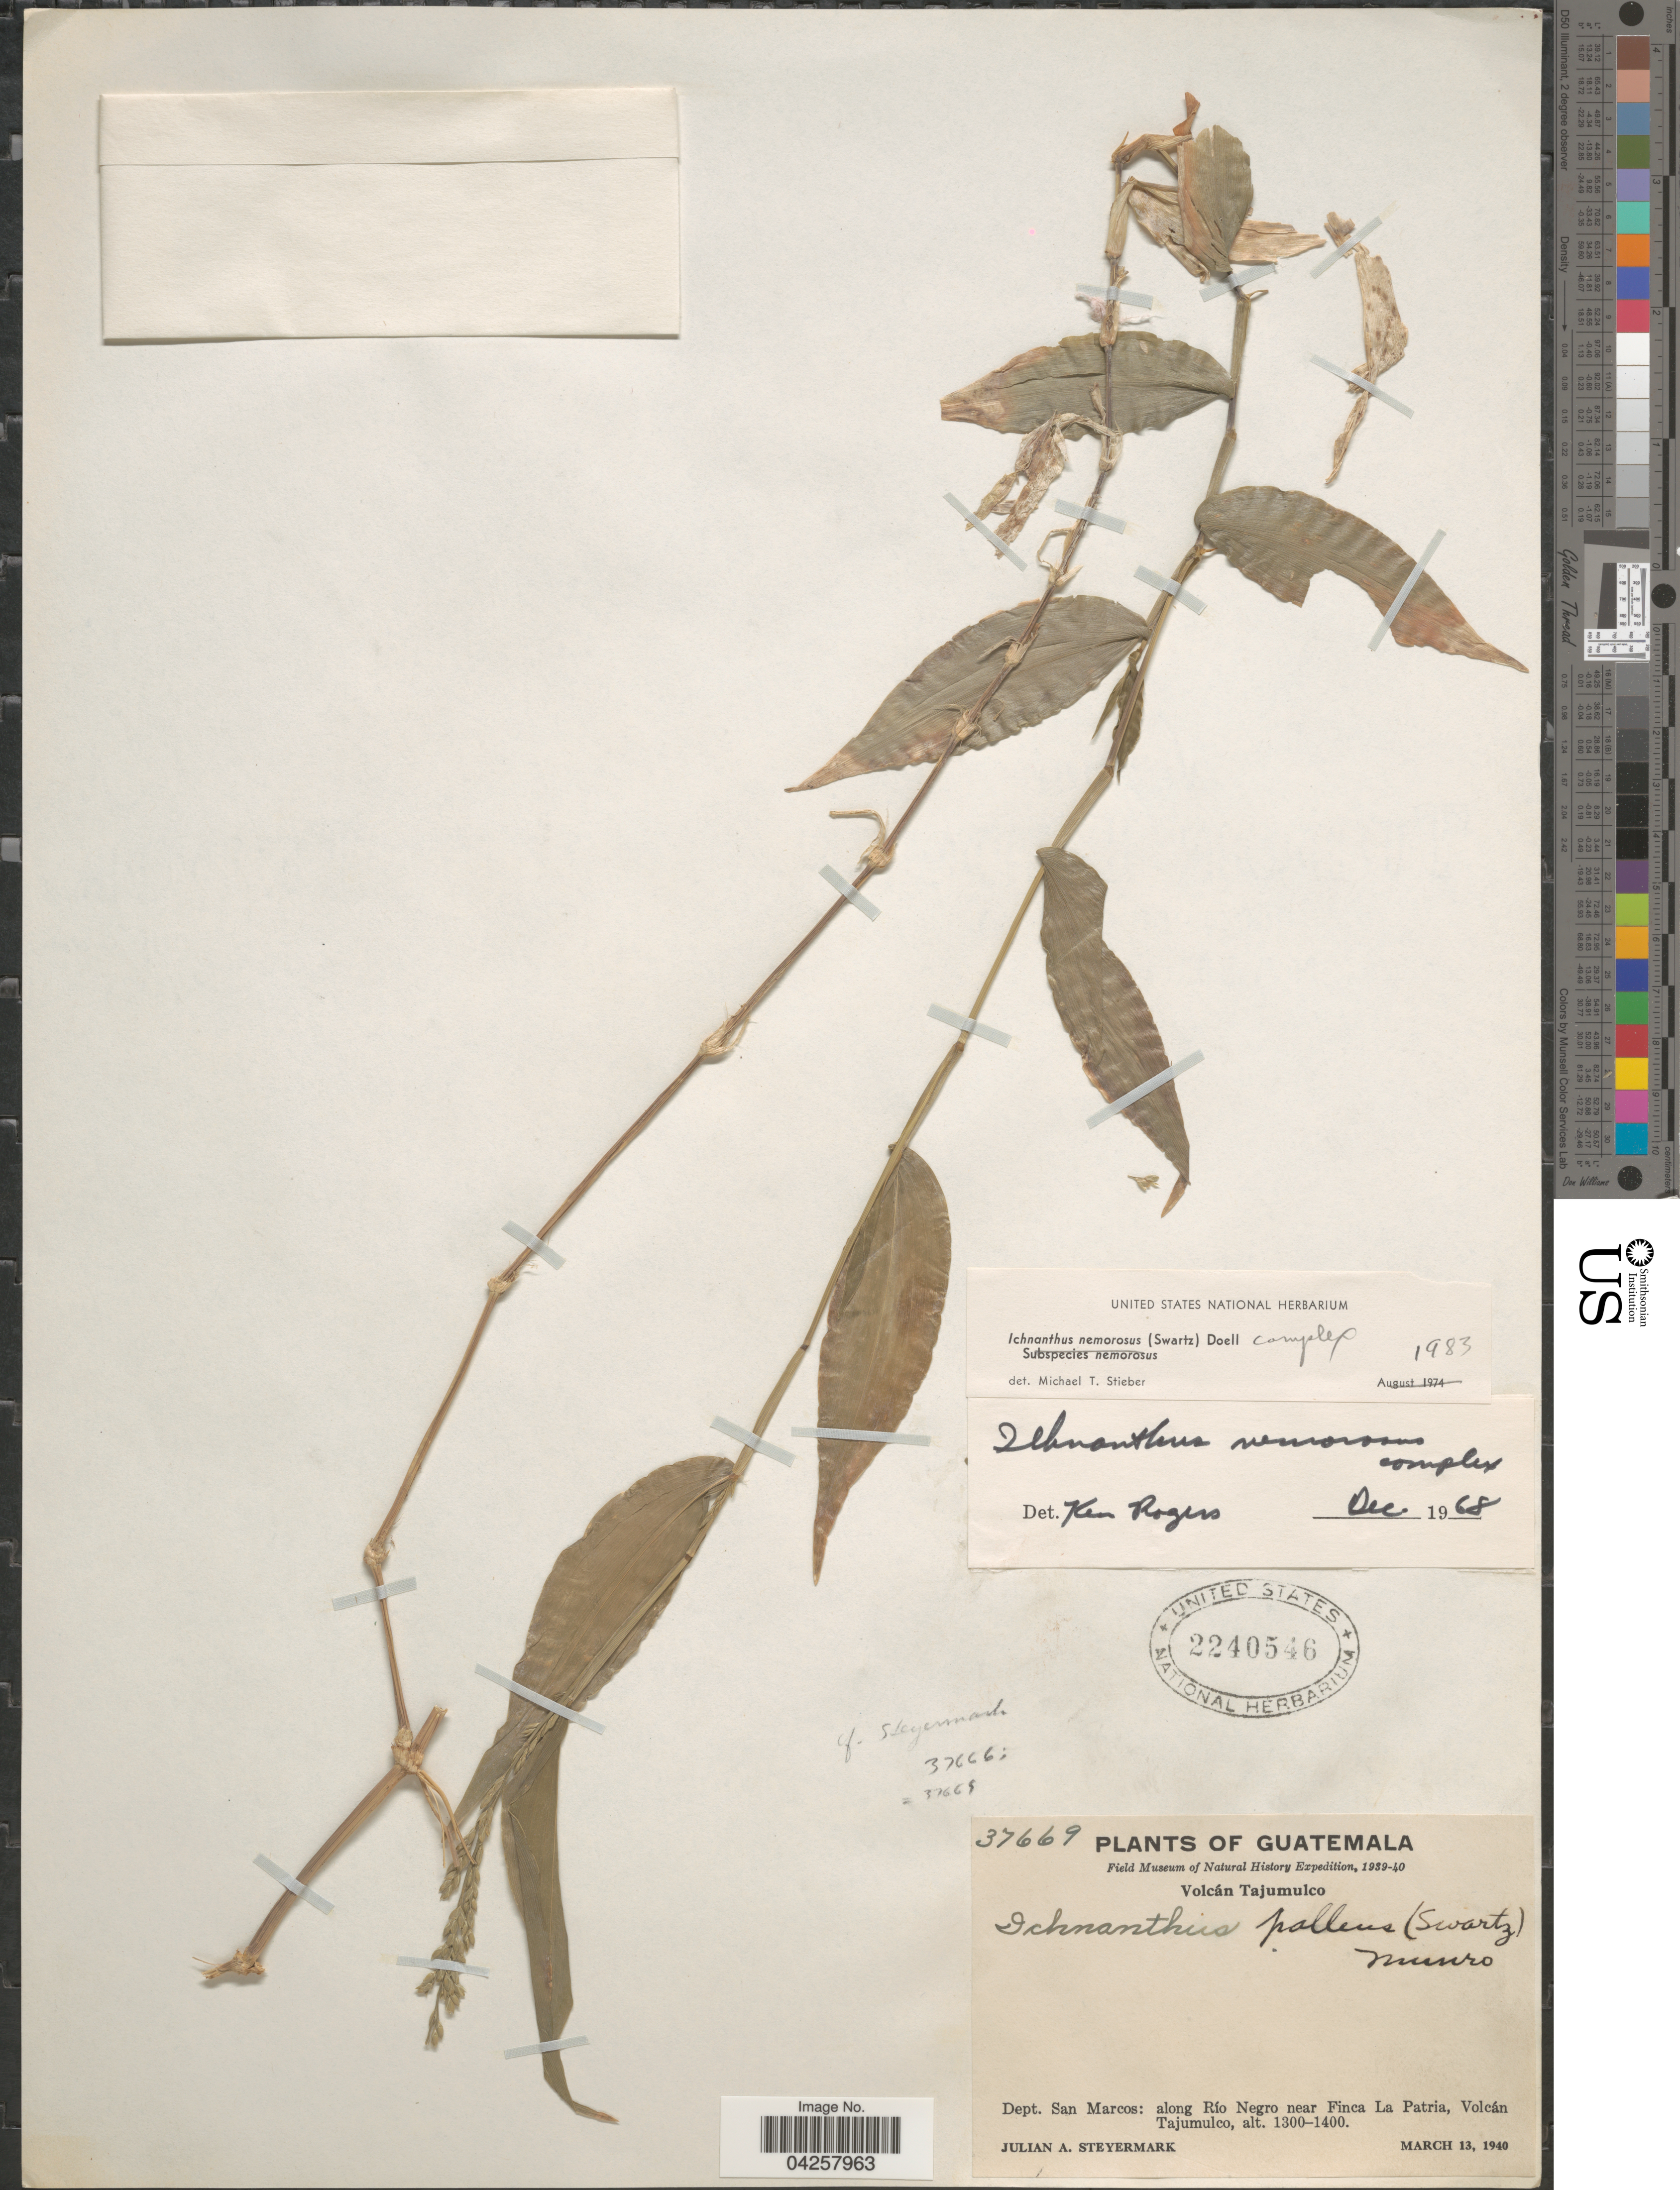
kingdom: Plantae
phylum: Tracheophyta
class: Liliopsida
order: Poales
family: Poaceae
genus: Hildaea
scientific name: Hildaea nemorosa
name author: (Sw.) C. Silva & R.P. Oliveira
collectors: J. Steyermark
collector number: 37669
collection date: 1940-03-13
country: Guatemala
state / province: San Marcos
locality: Field Museum of Natural History Expedition, 1939-40. Volcán Tajumulco. Dept. San Marcos: along Río Negro near Finca La Patria, Volcán Tajumulco.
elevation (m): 1300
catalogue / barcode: US 2240546